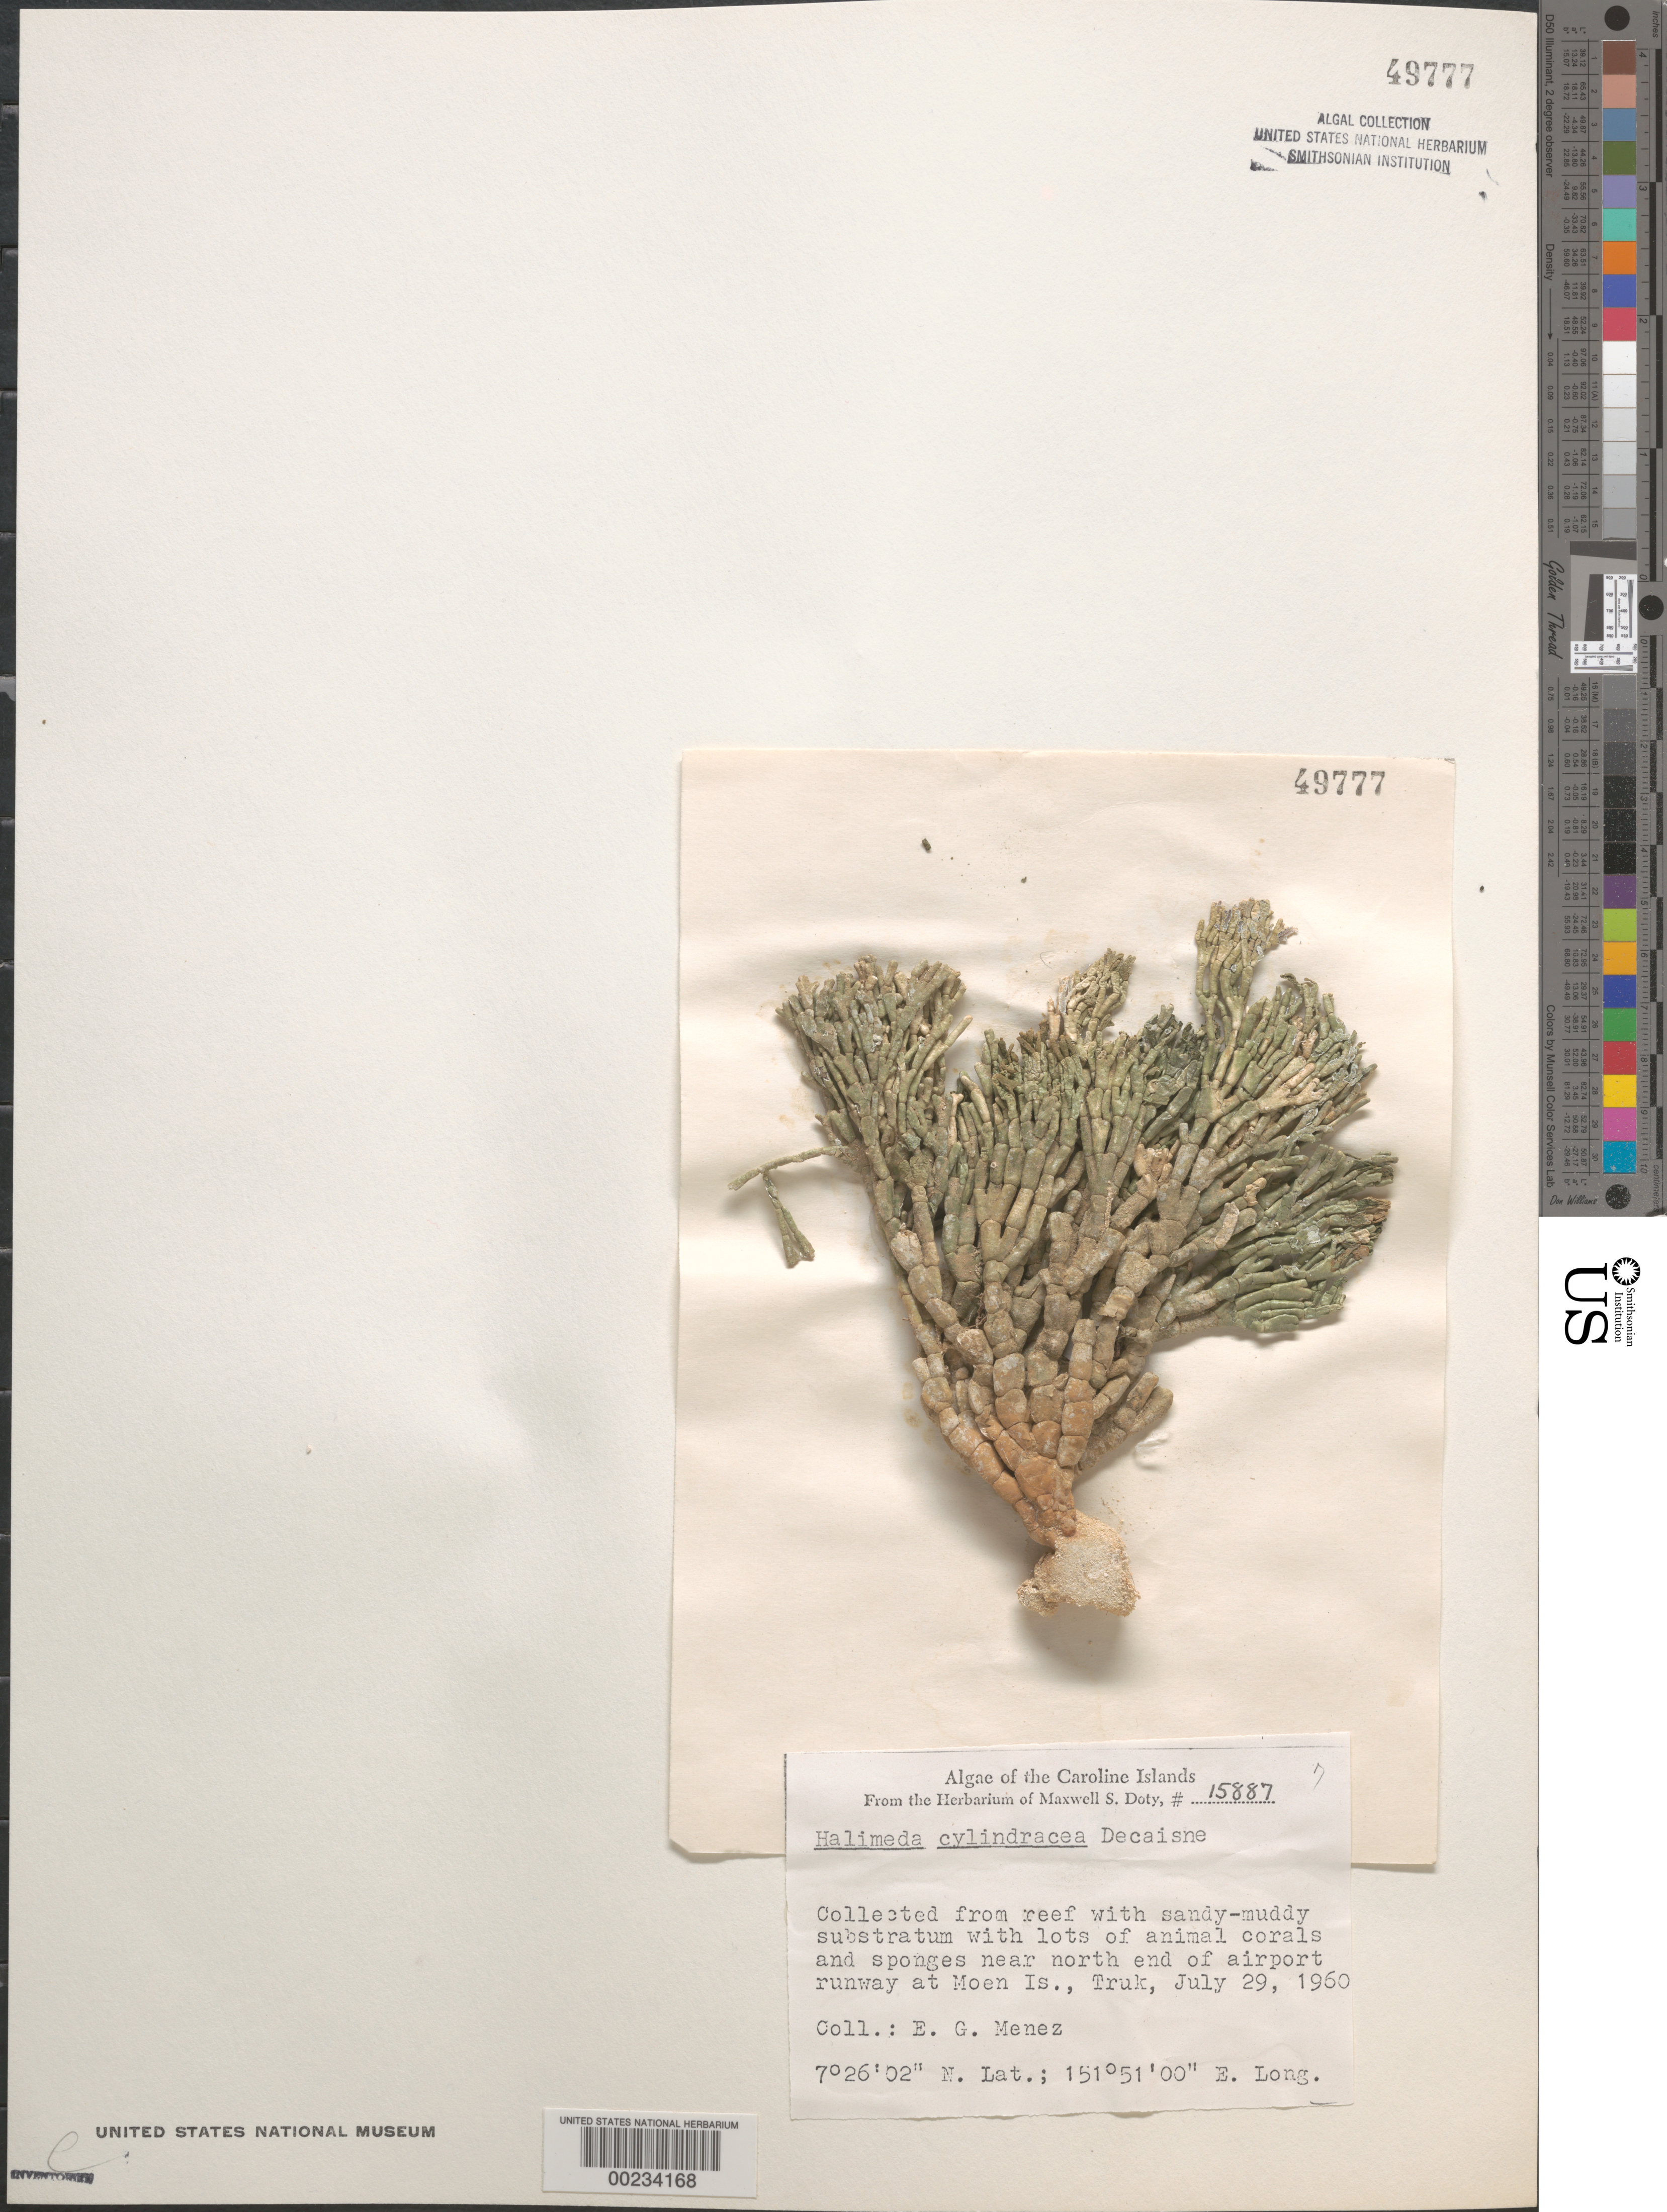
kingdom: Plantae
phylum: Chlorophyta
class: Ulvophyceae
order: Bryopsidales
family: Halimedaceae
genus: Halimeda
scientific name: Halimeda cylindracea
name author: Decne.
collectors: Meñez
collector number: MSD 15887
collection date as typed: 29 Jul 1960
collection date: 1960-07-29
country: Micronesia, Federated States of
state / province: Truk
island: Moen [Wono]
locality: Near north end of airport runway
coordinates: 7 26' 02" N, 151 51' 00" E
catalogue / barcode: US 49777